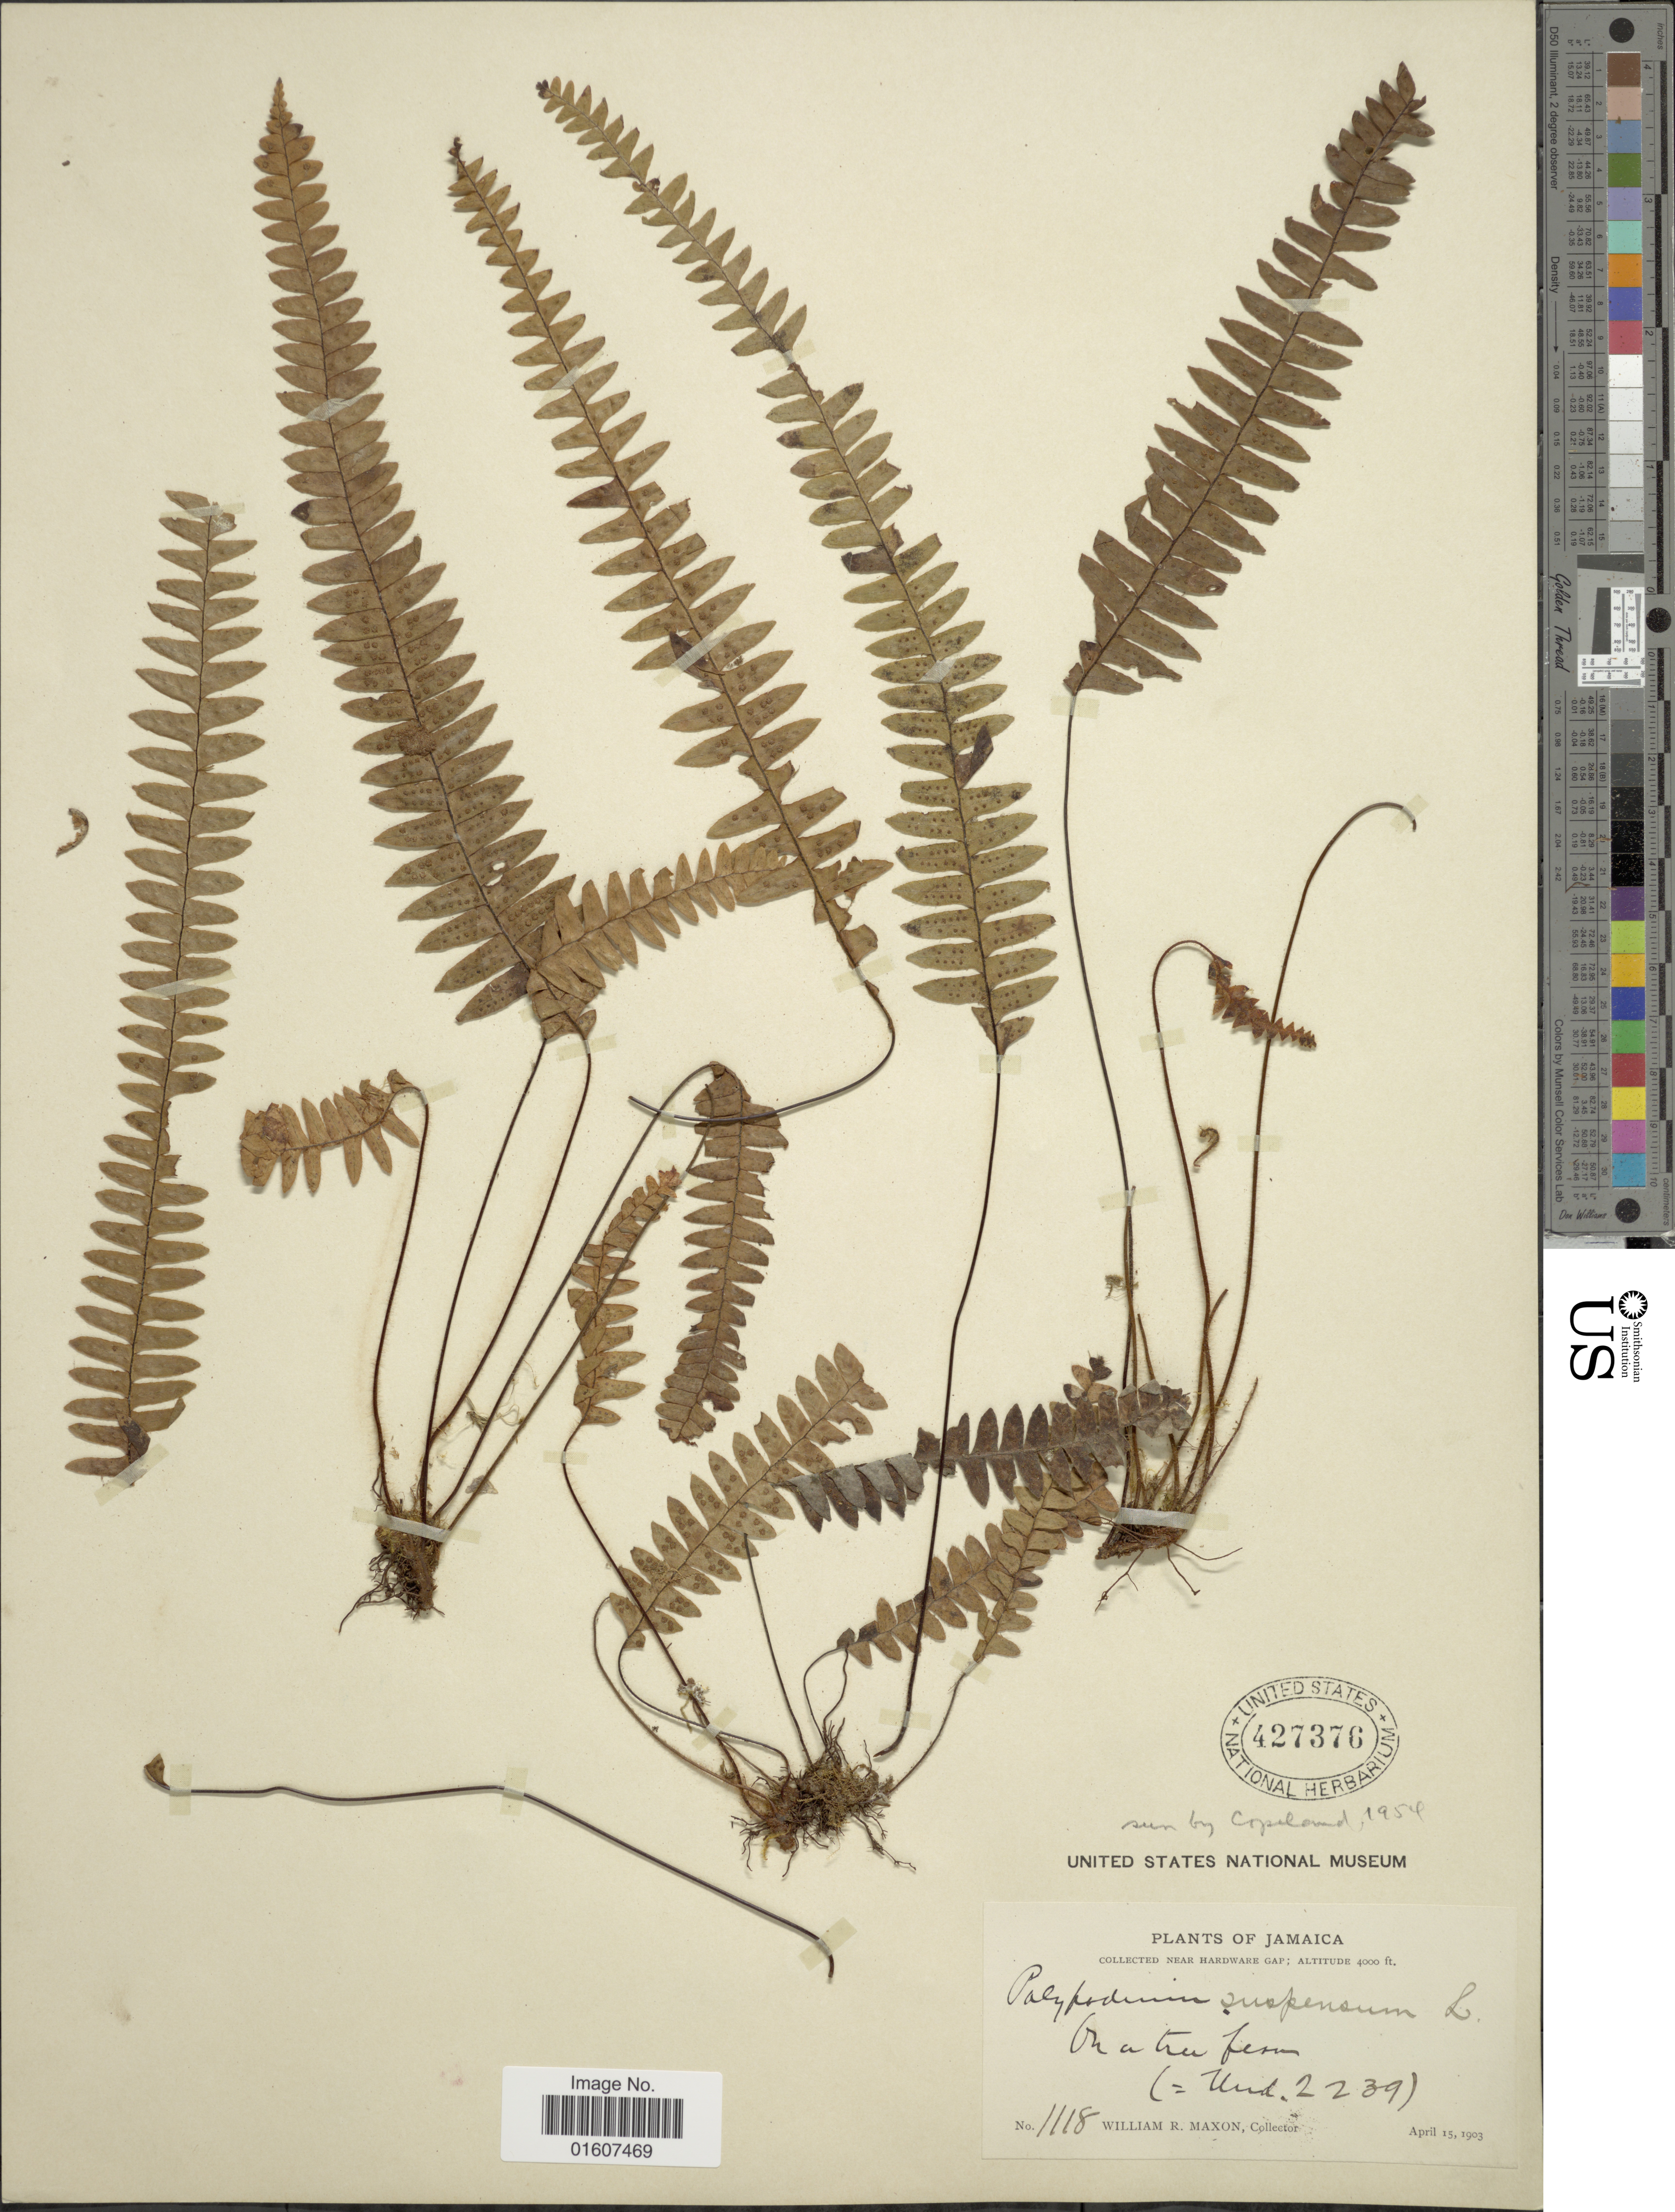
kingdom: Plantae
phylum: Tracheophyta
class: Polypodiopsida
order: Polypodiales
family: Polypodiaceae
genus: Terpsichore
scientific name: Terpsichore asplenifolia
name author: (L.) A.R. Sm.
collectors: W. R. Maxon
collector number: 1118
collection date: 1903-04-15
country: Jamaica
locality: Near Harware Gap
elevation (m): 1219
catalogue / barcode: US 427376